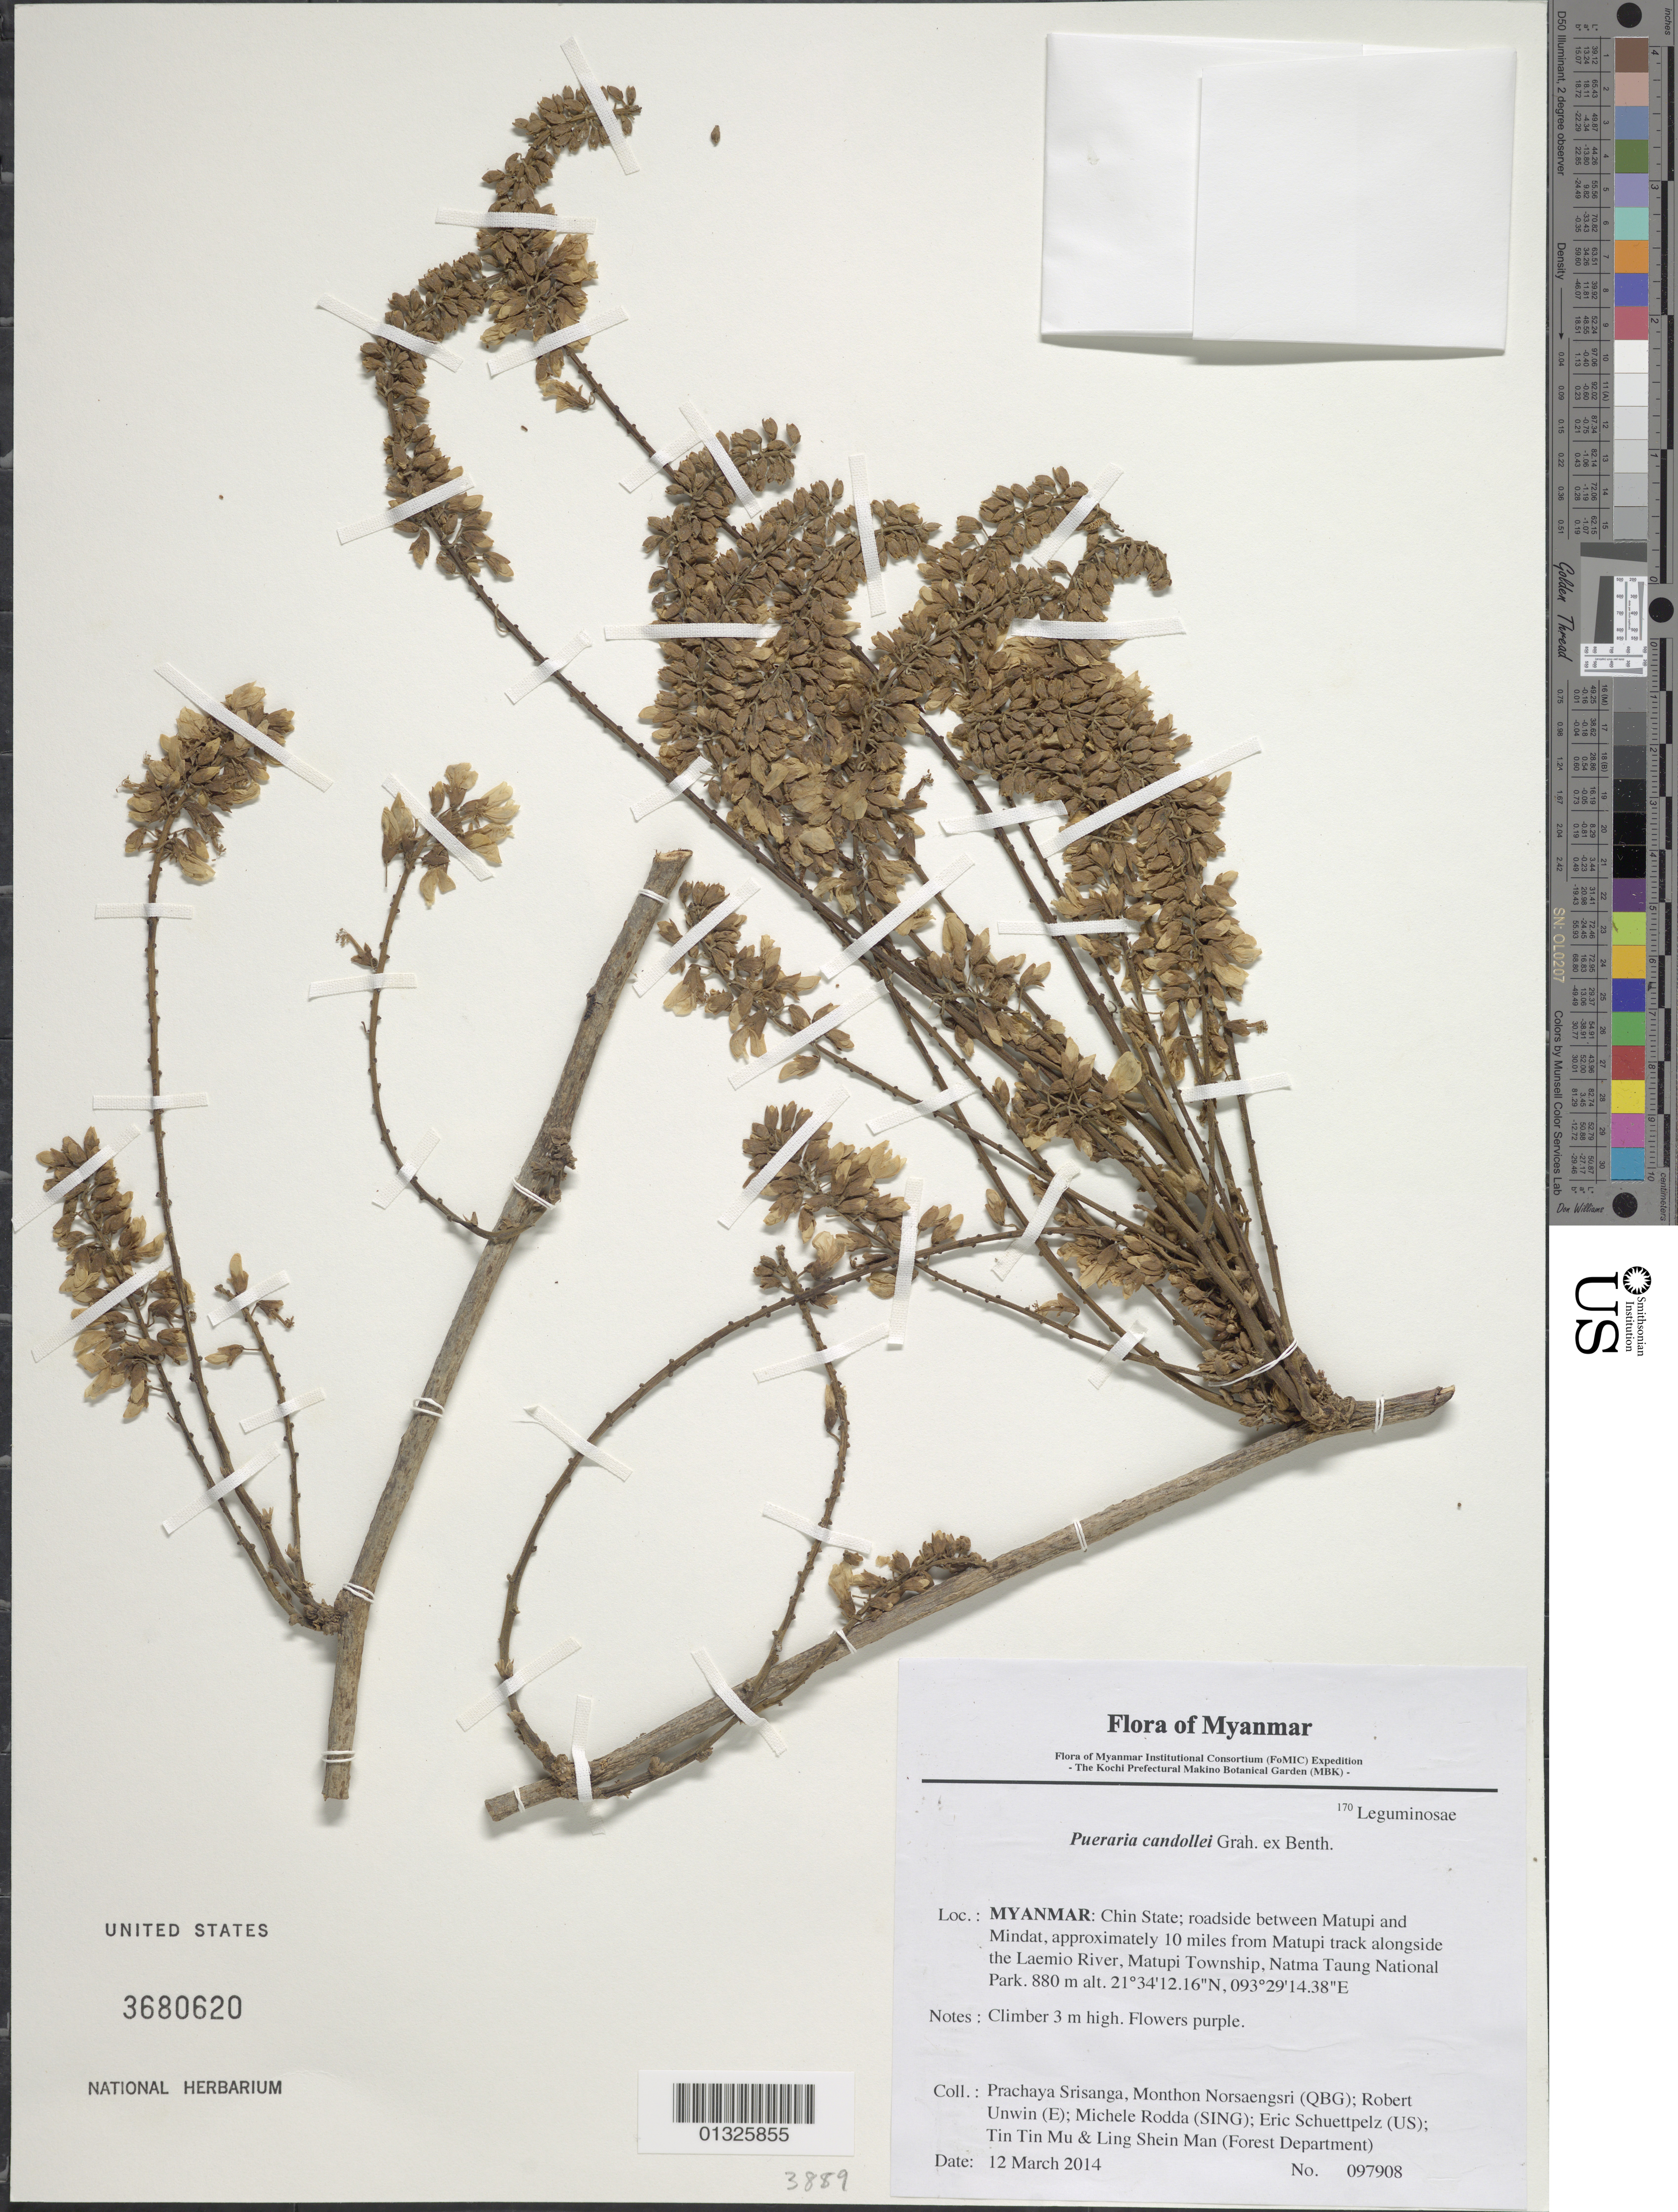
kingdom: Plantae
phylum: Tracheophyta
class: Magnoliopsida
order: Fabales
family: Fabaceae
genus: Pueraria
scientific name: Pueraria candollei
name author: Graham ex Benth.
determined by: Fujikawa, Kazumi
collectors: P. Srisanga, M. Norsaengsri, R. Unwin, M. Rodda, E. Schuettpelz, Tin Tin Mu & Ling Shein Man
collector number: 97908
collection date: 2014-03-12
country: Myanmar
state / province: Chin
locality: Roadside between Matupi and Mindat, approximately 10 miles from Matupi track alongside the Laemio River, Matupi Township, Natma Taung National Park.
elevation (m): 880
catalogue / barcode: US 3680620